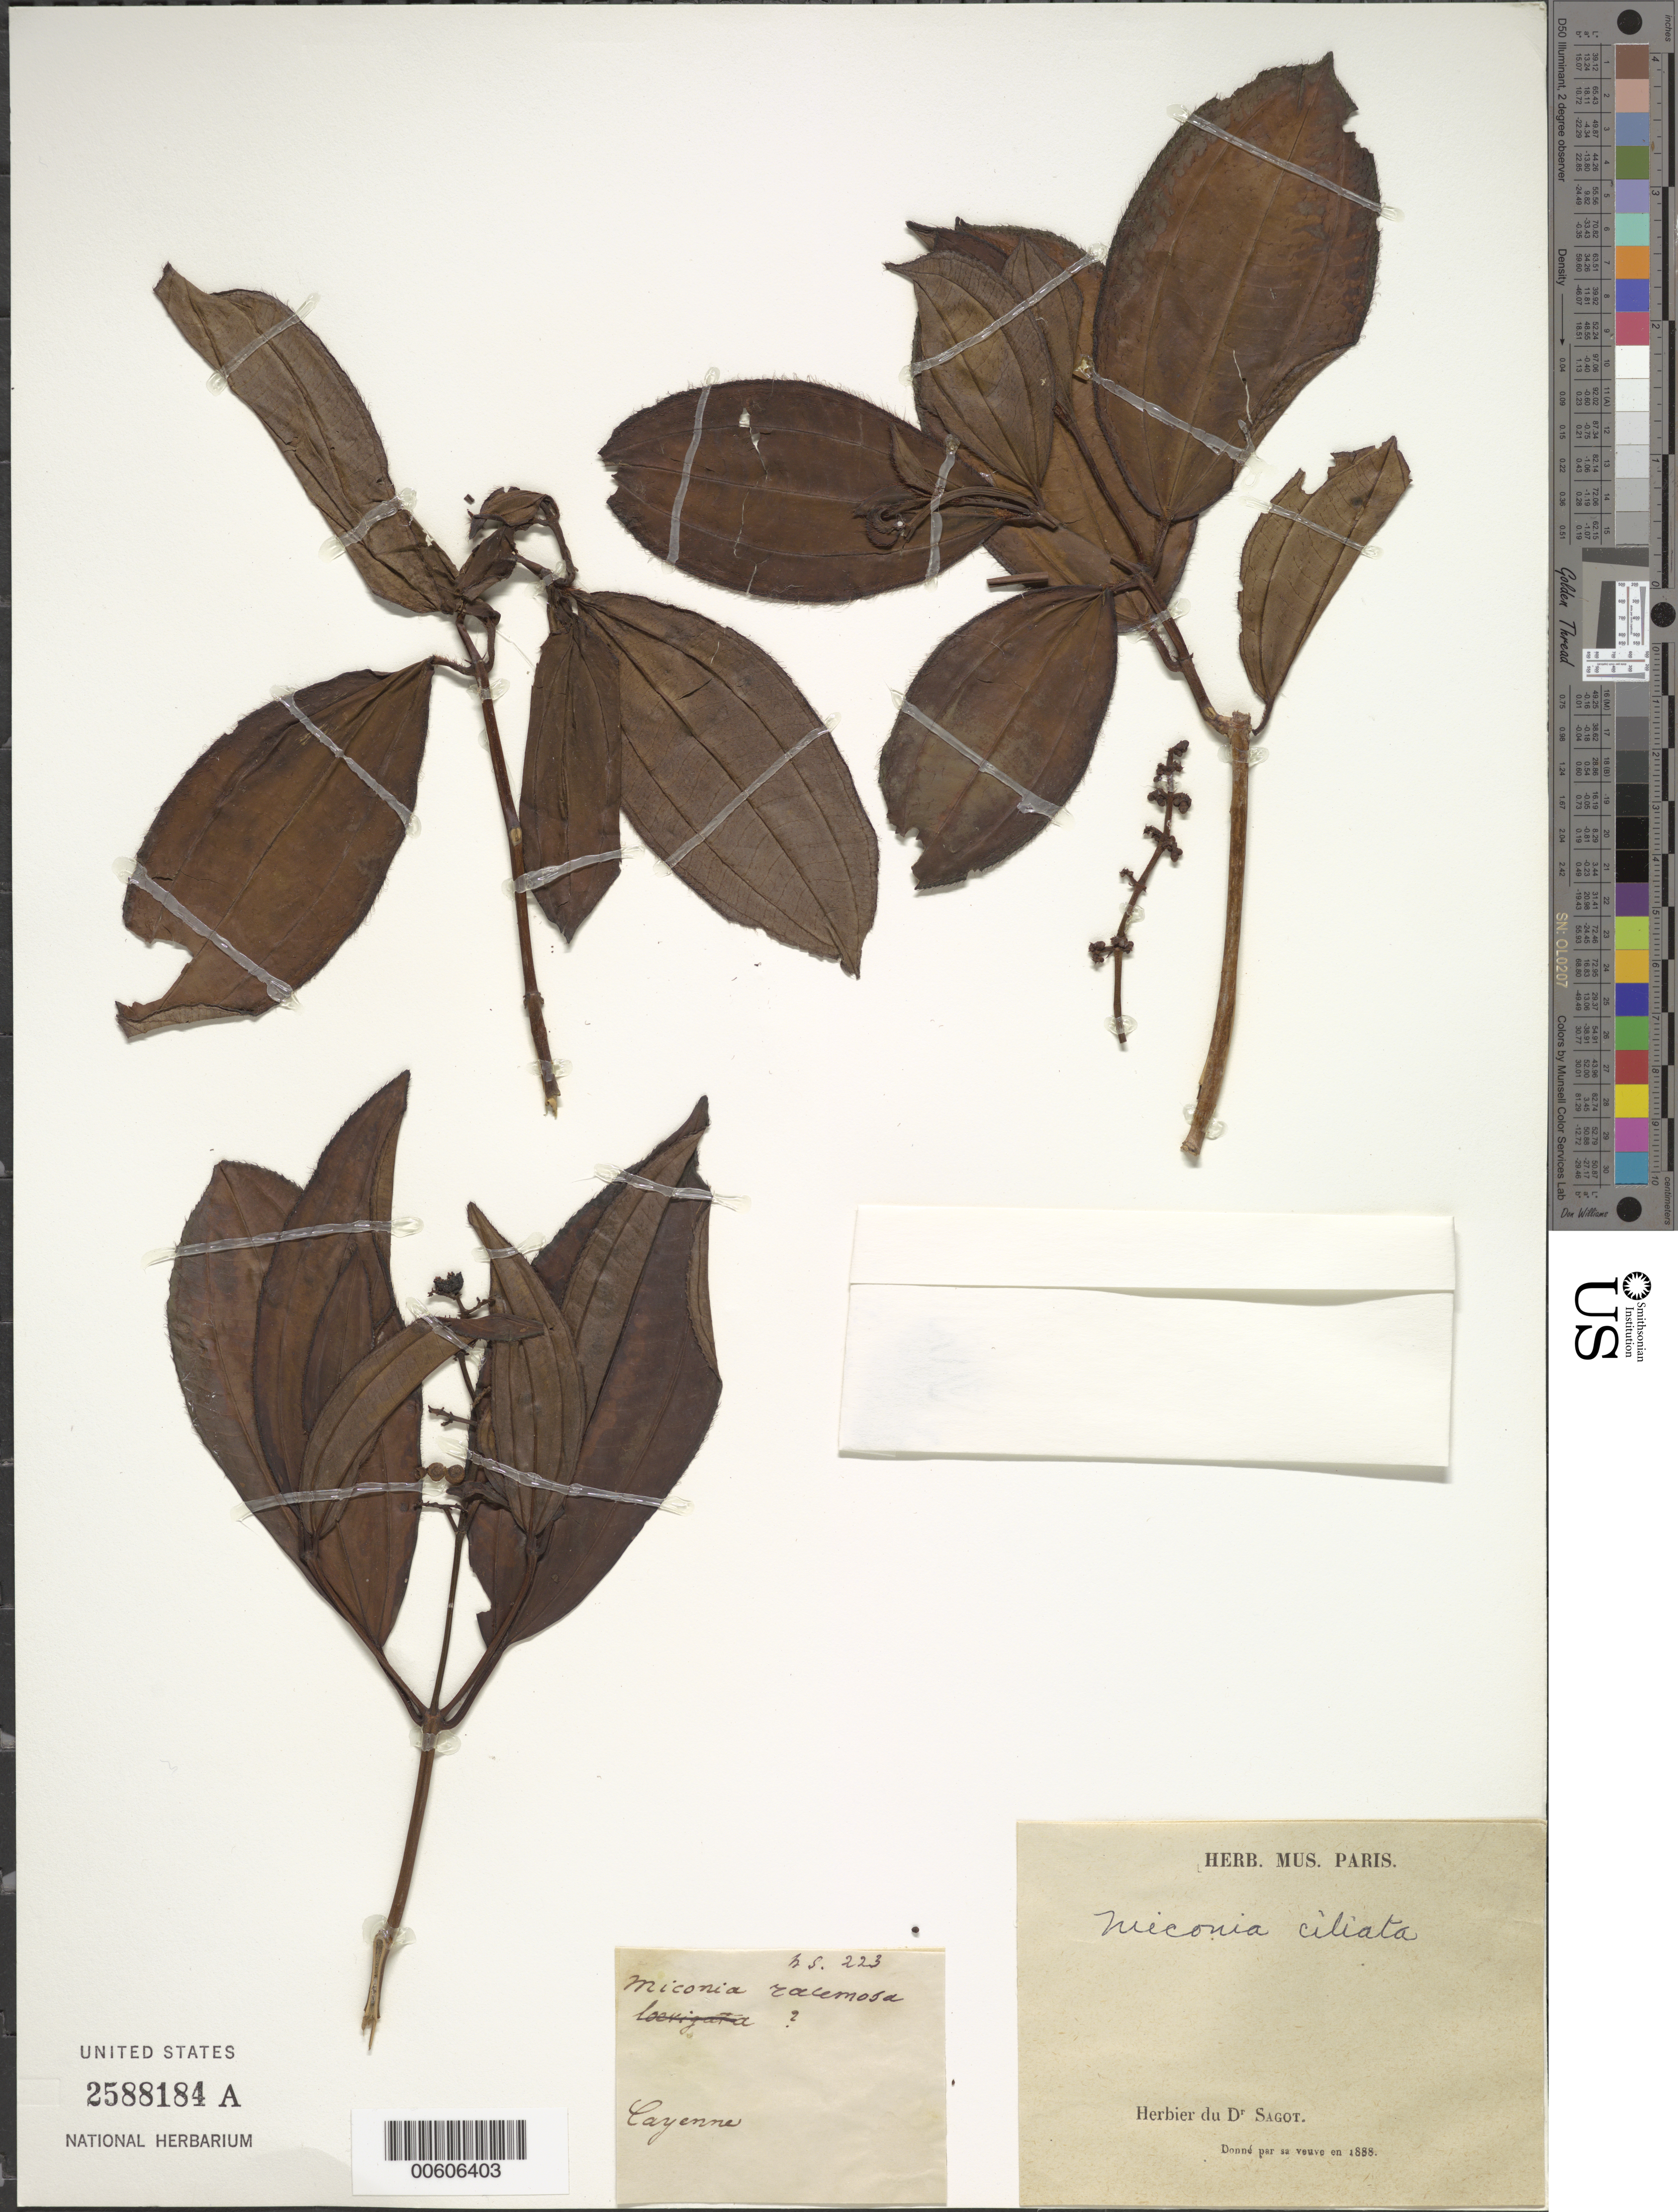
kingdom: Plantae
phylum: Tracheophyta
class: Magnoliopsida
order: Myrtales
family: Melastomataceae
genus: Miconia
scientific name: Miconia ciliata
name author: (Rich.) DC.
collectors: P. A. Sagot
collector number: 223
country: French Guiana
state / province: Cayenne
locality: Cayenne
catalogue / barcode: US 2588184A